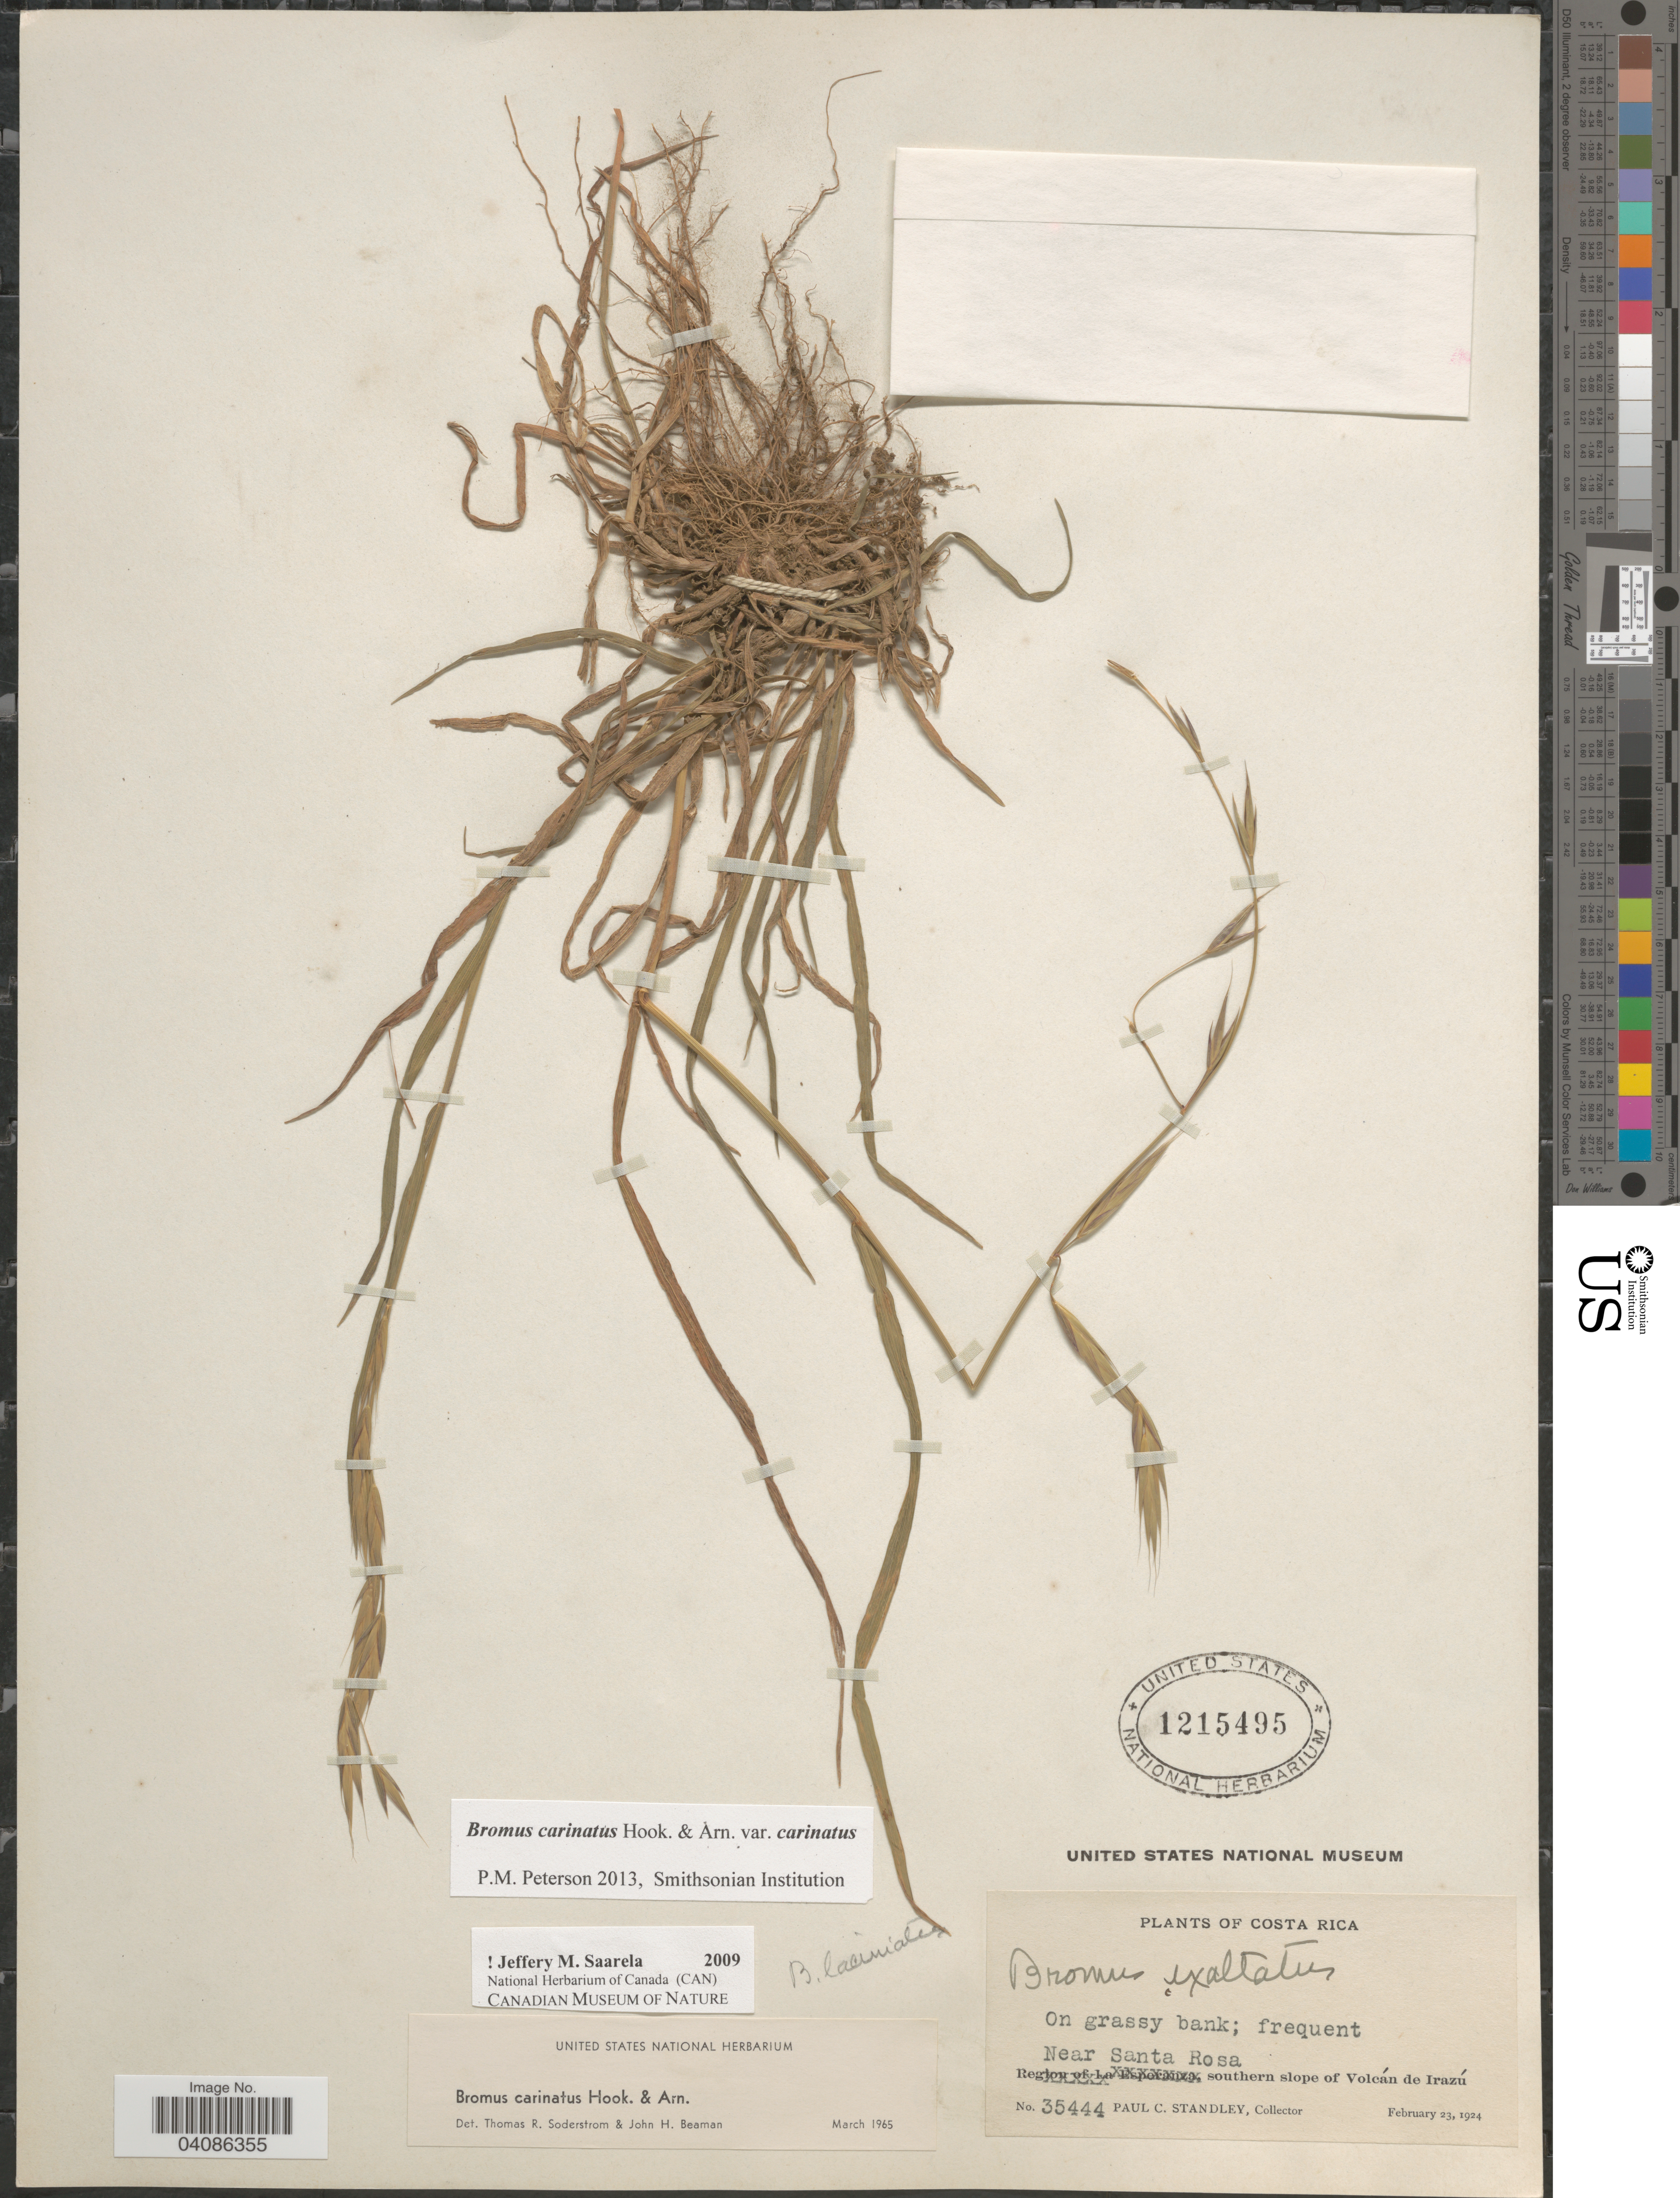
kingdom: Plantae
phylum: Tracheophyta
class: Liliopsida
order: Poales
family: Poaceae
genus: Bromus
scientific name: Bromus carinatus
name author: Hook. & Arn.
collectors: P. C. Standley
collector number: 35444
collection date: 1924-02-23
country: Costa Rica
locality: Near Santa Rosa southern slope of Volcán de Irazú.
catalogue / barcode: US 1215495